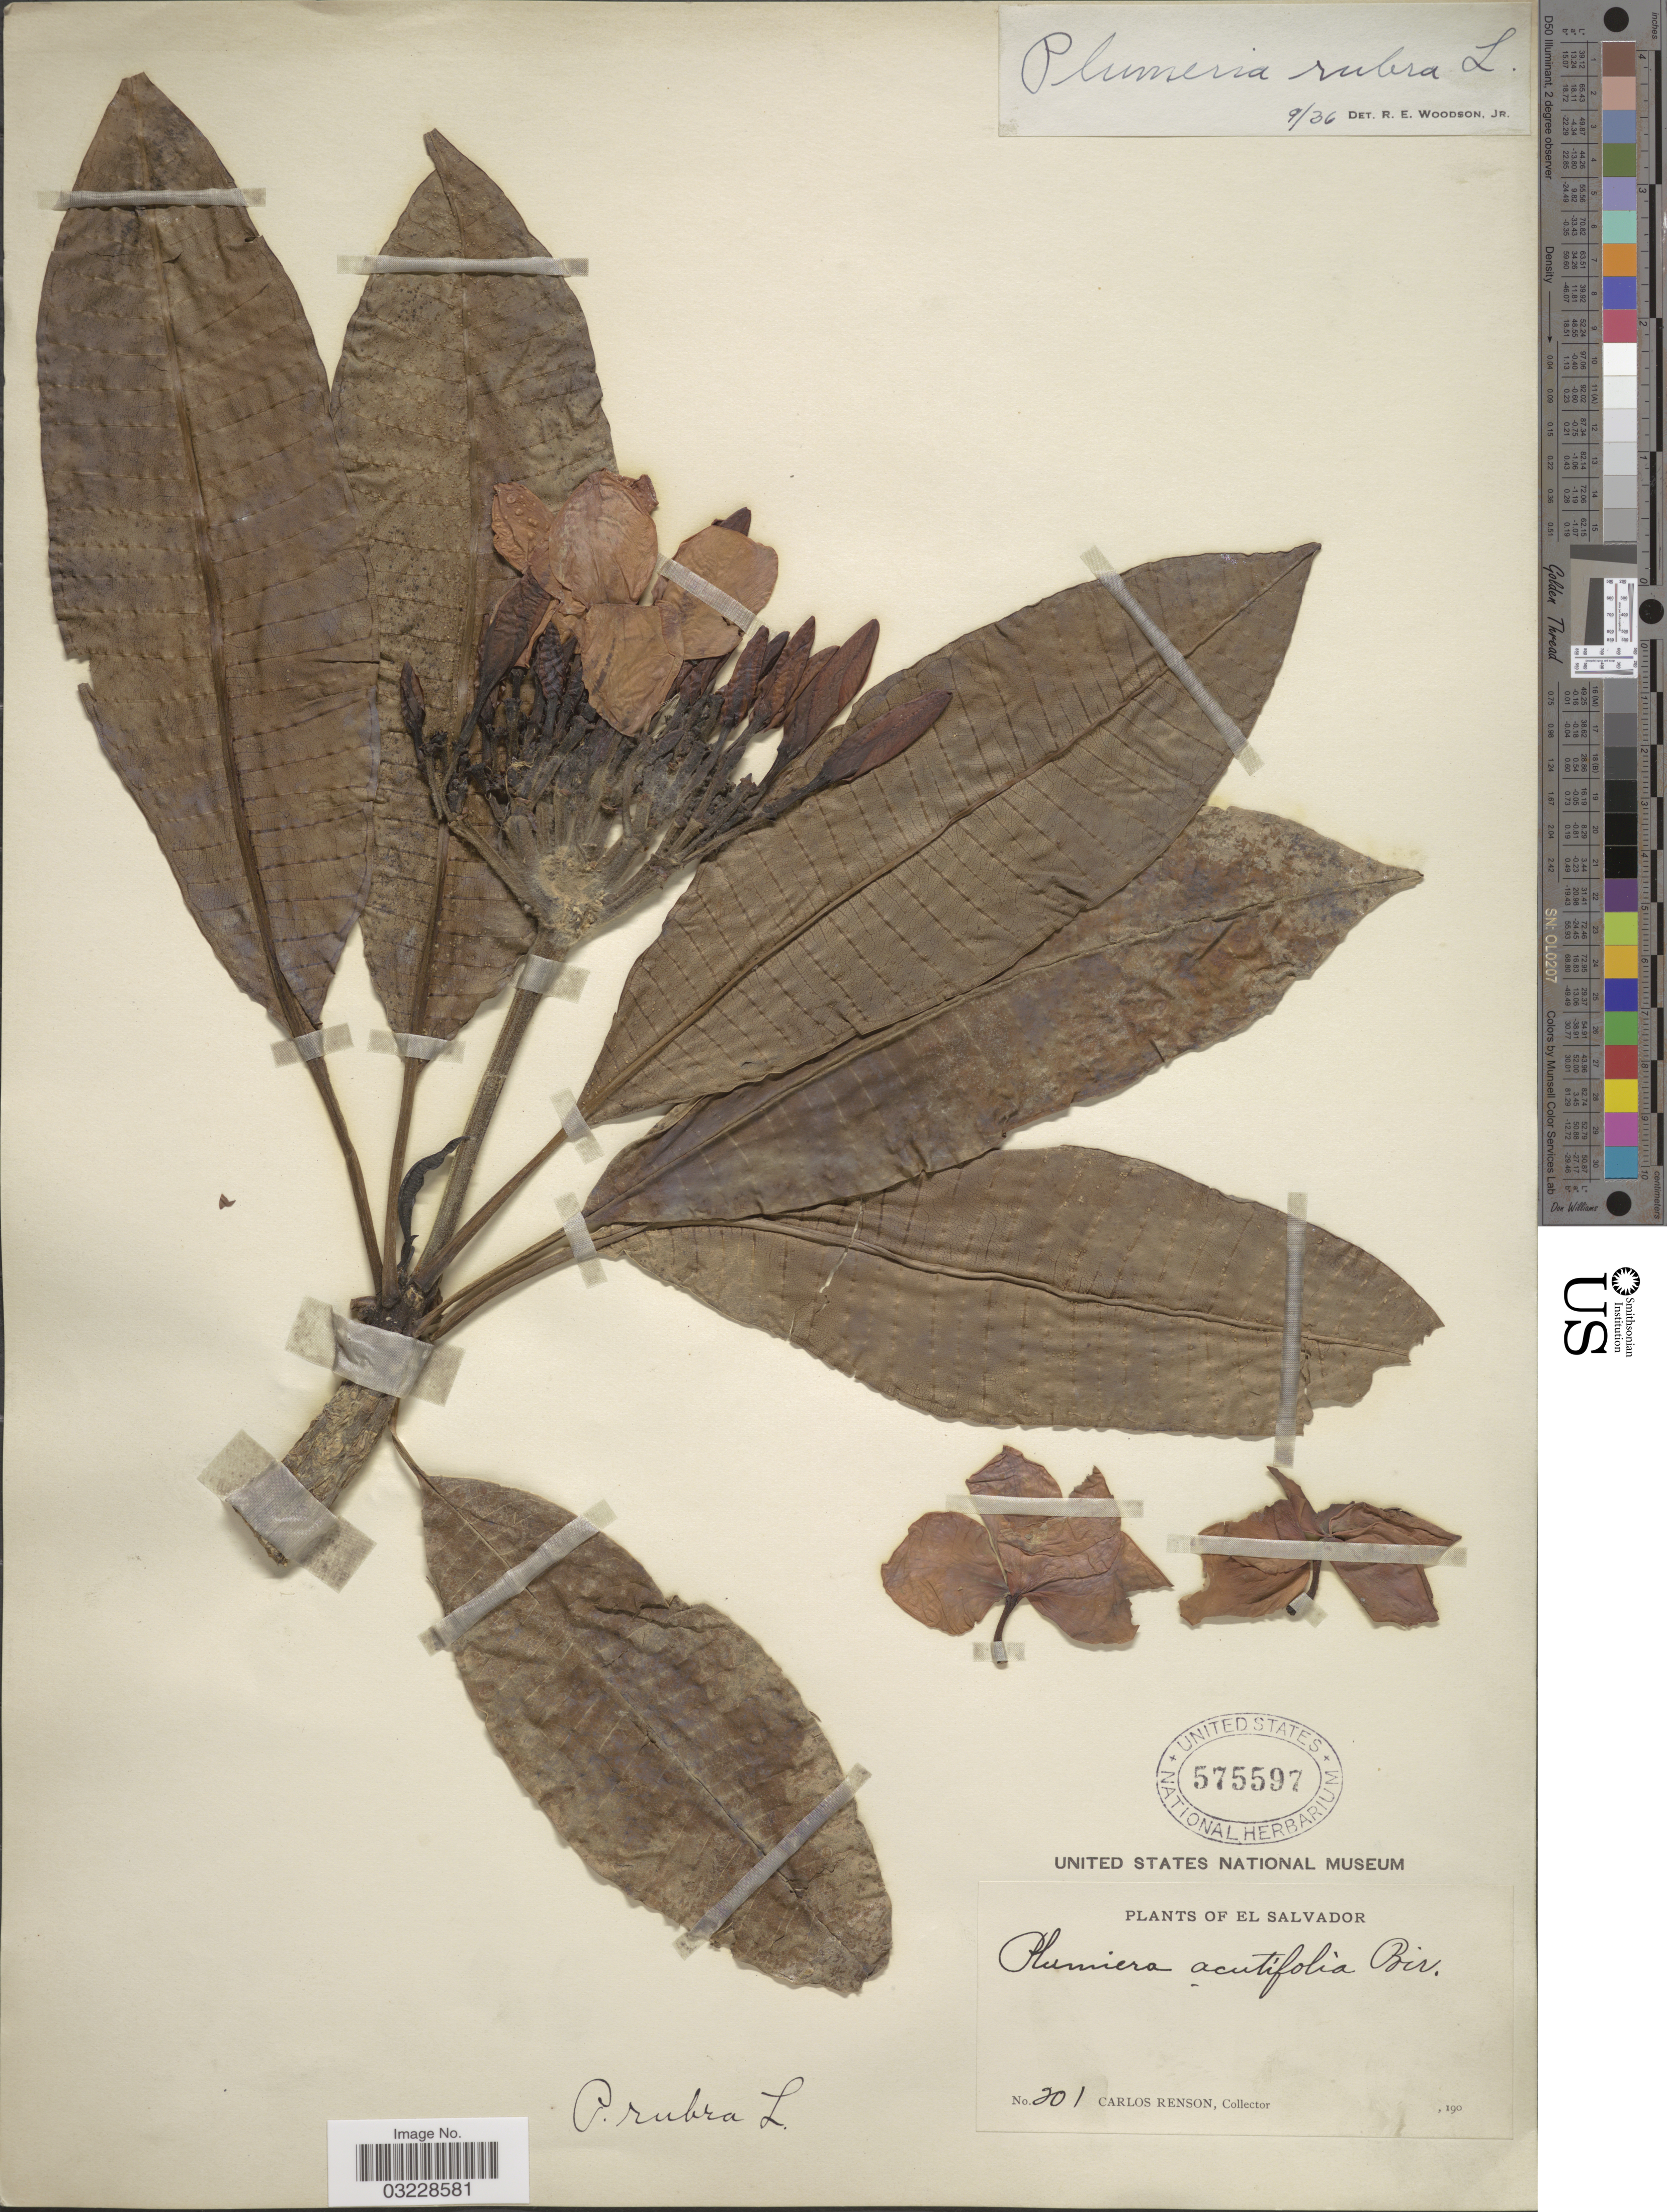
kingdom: Plantae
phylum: Tracheophyta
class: Magnoliopsida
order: Gentianales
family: Apocynaceae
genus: Plumeria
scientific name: Plumeria rubra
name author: L.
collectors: C. Renson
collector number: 201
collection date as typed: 190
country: El Salvador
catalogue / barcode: US 575597